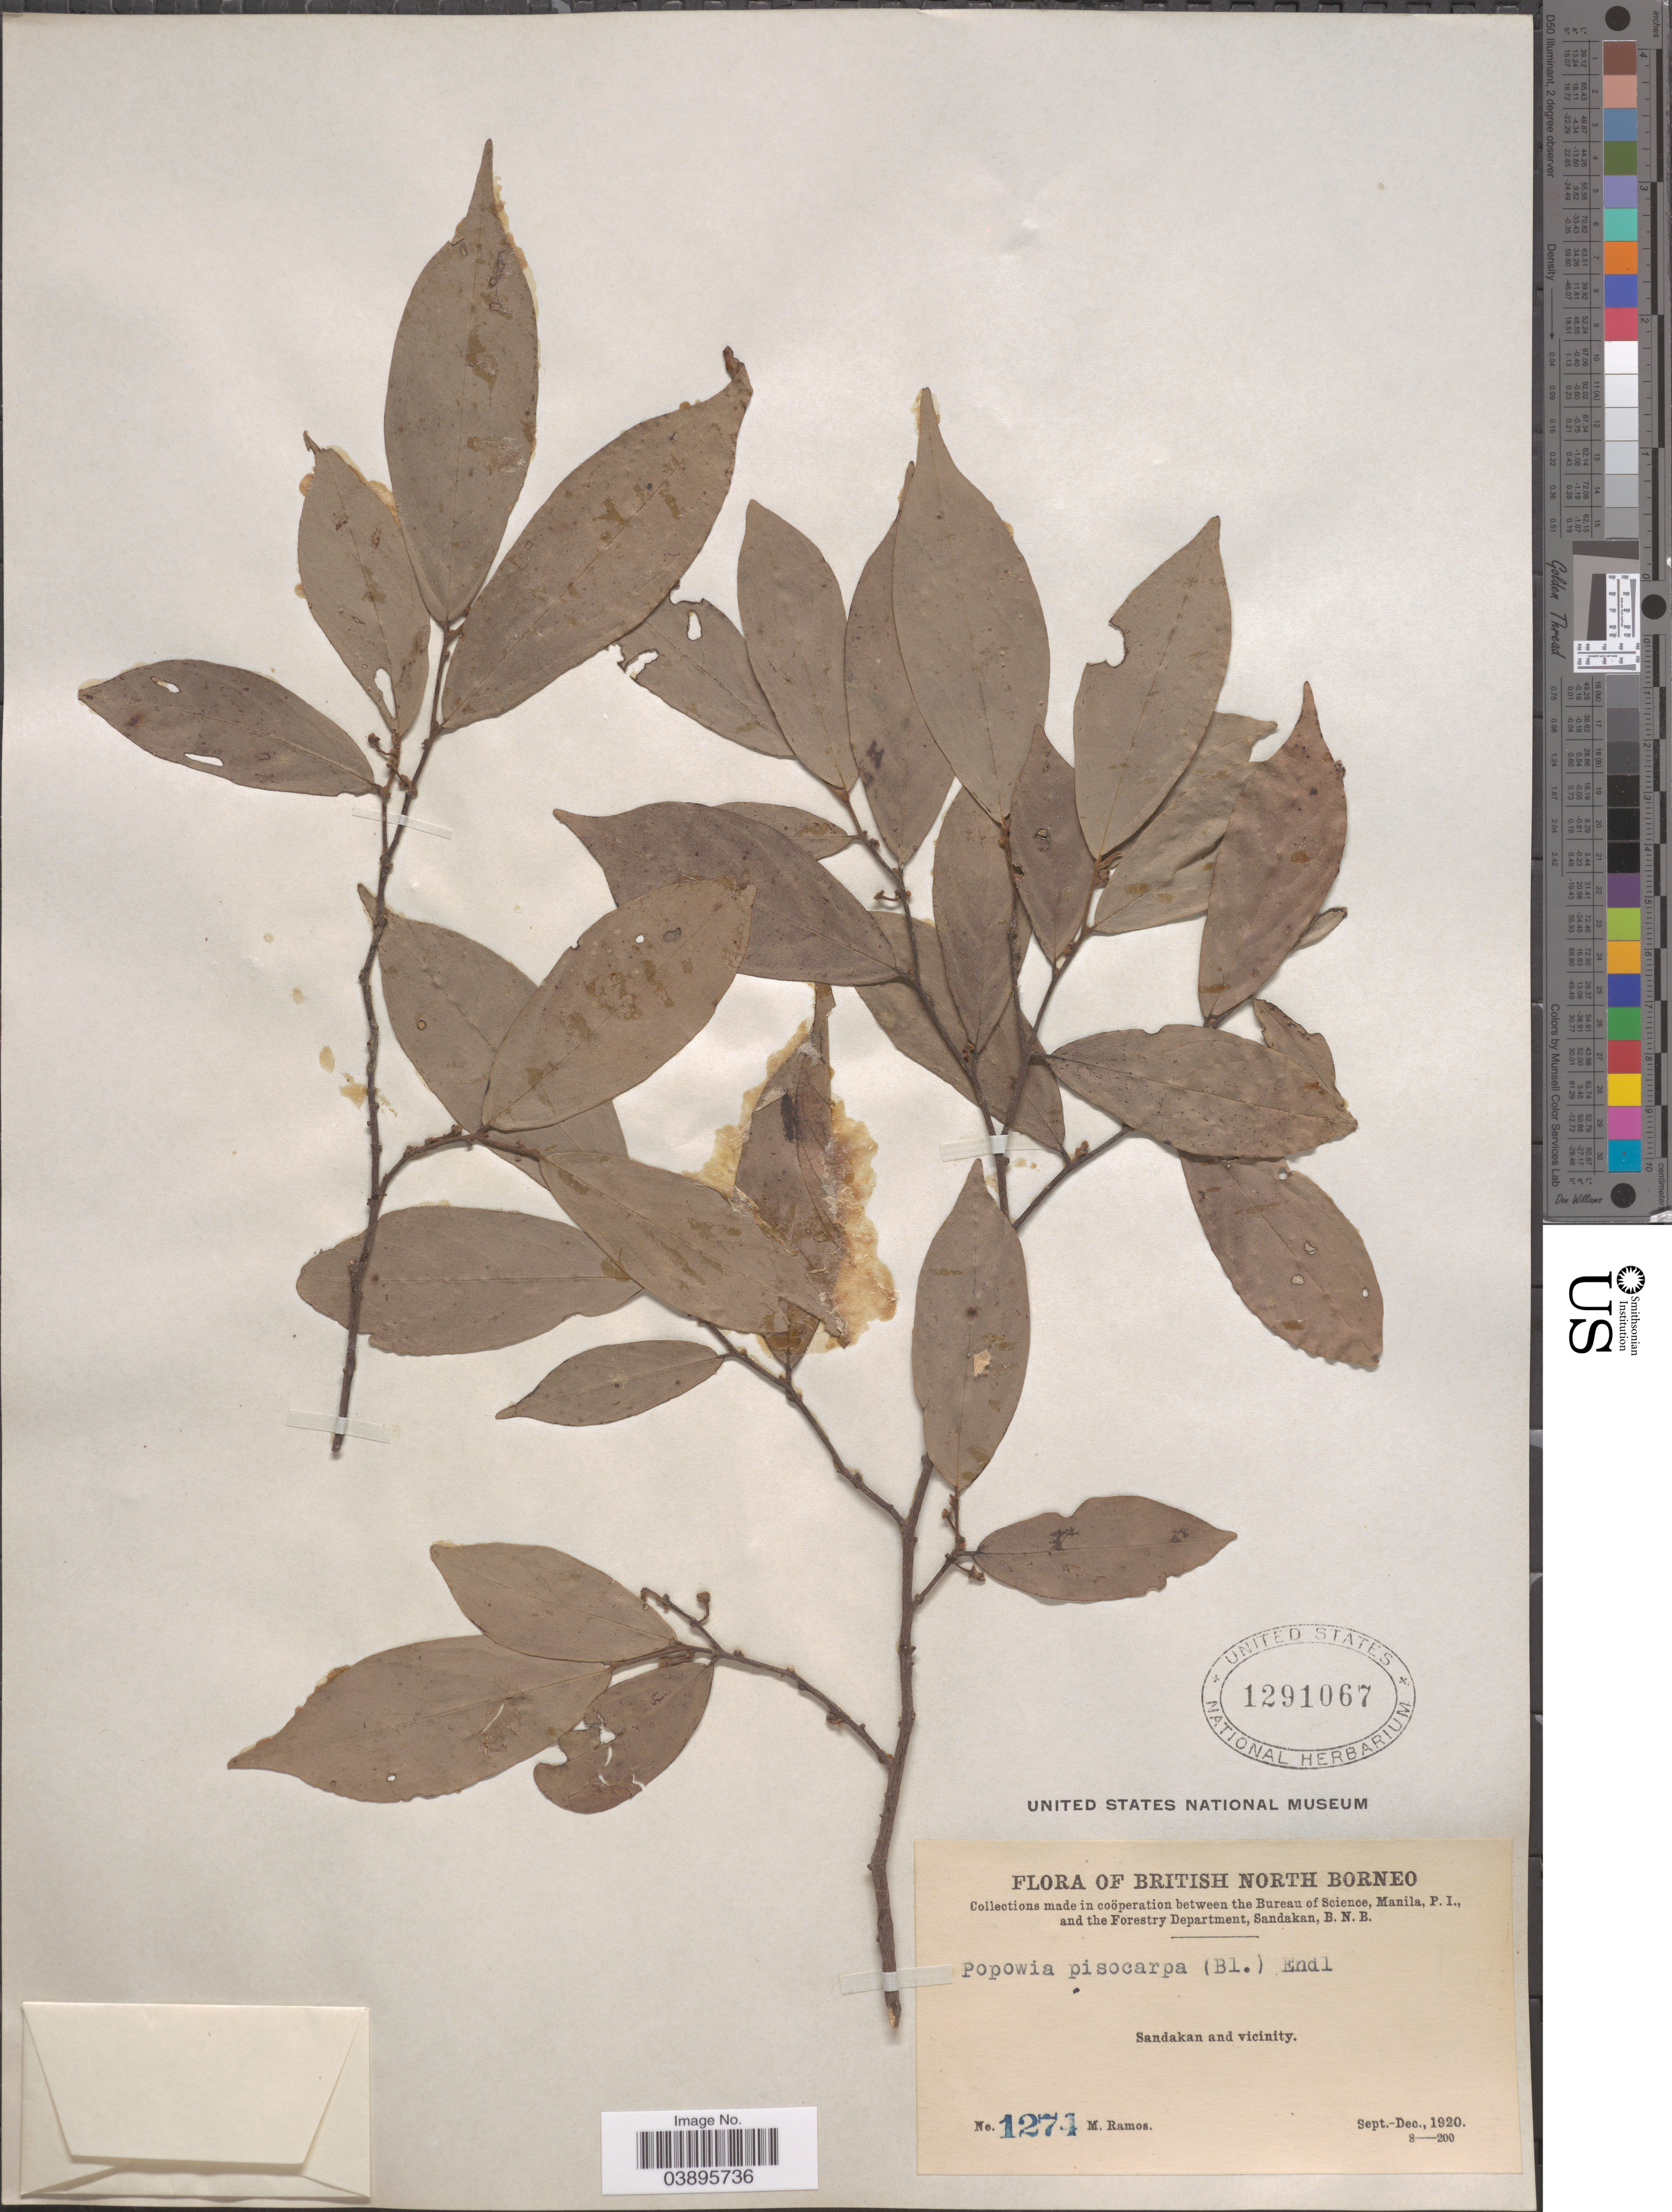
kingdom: Plantae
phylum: Tracheophyta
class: Magnoliopsida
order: Magnoliales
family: Annonaceae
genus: Popowia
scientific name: Popowia pisocarpa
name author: (Blume) Endl.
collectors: M. Ramos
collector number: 1274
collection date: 1920-09/1920-12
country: Malaysia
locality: British North Borneo. Sandakan and vicinity.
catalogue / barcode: US 1291067